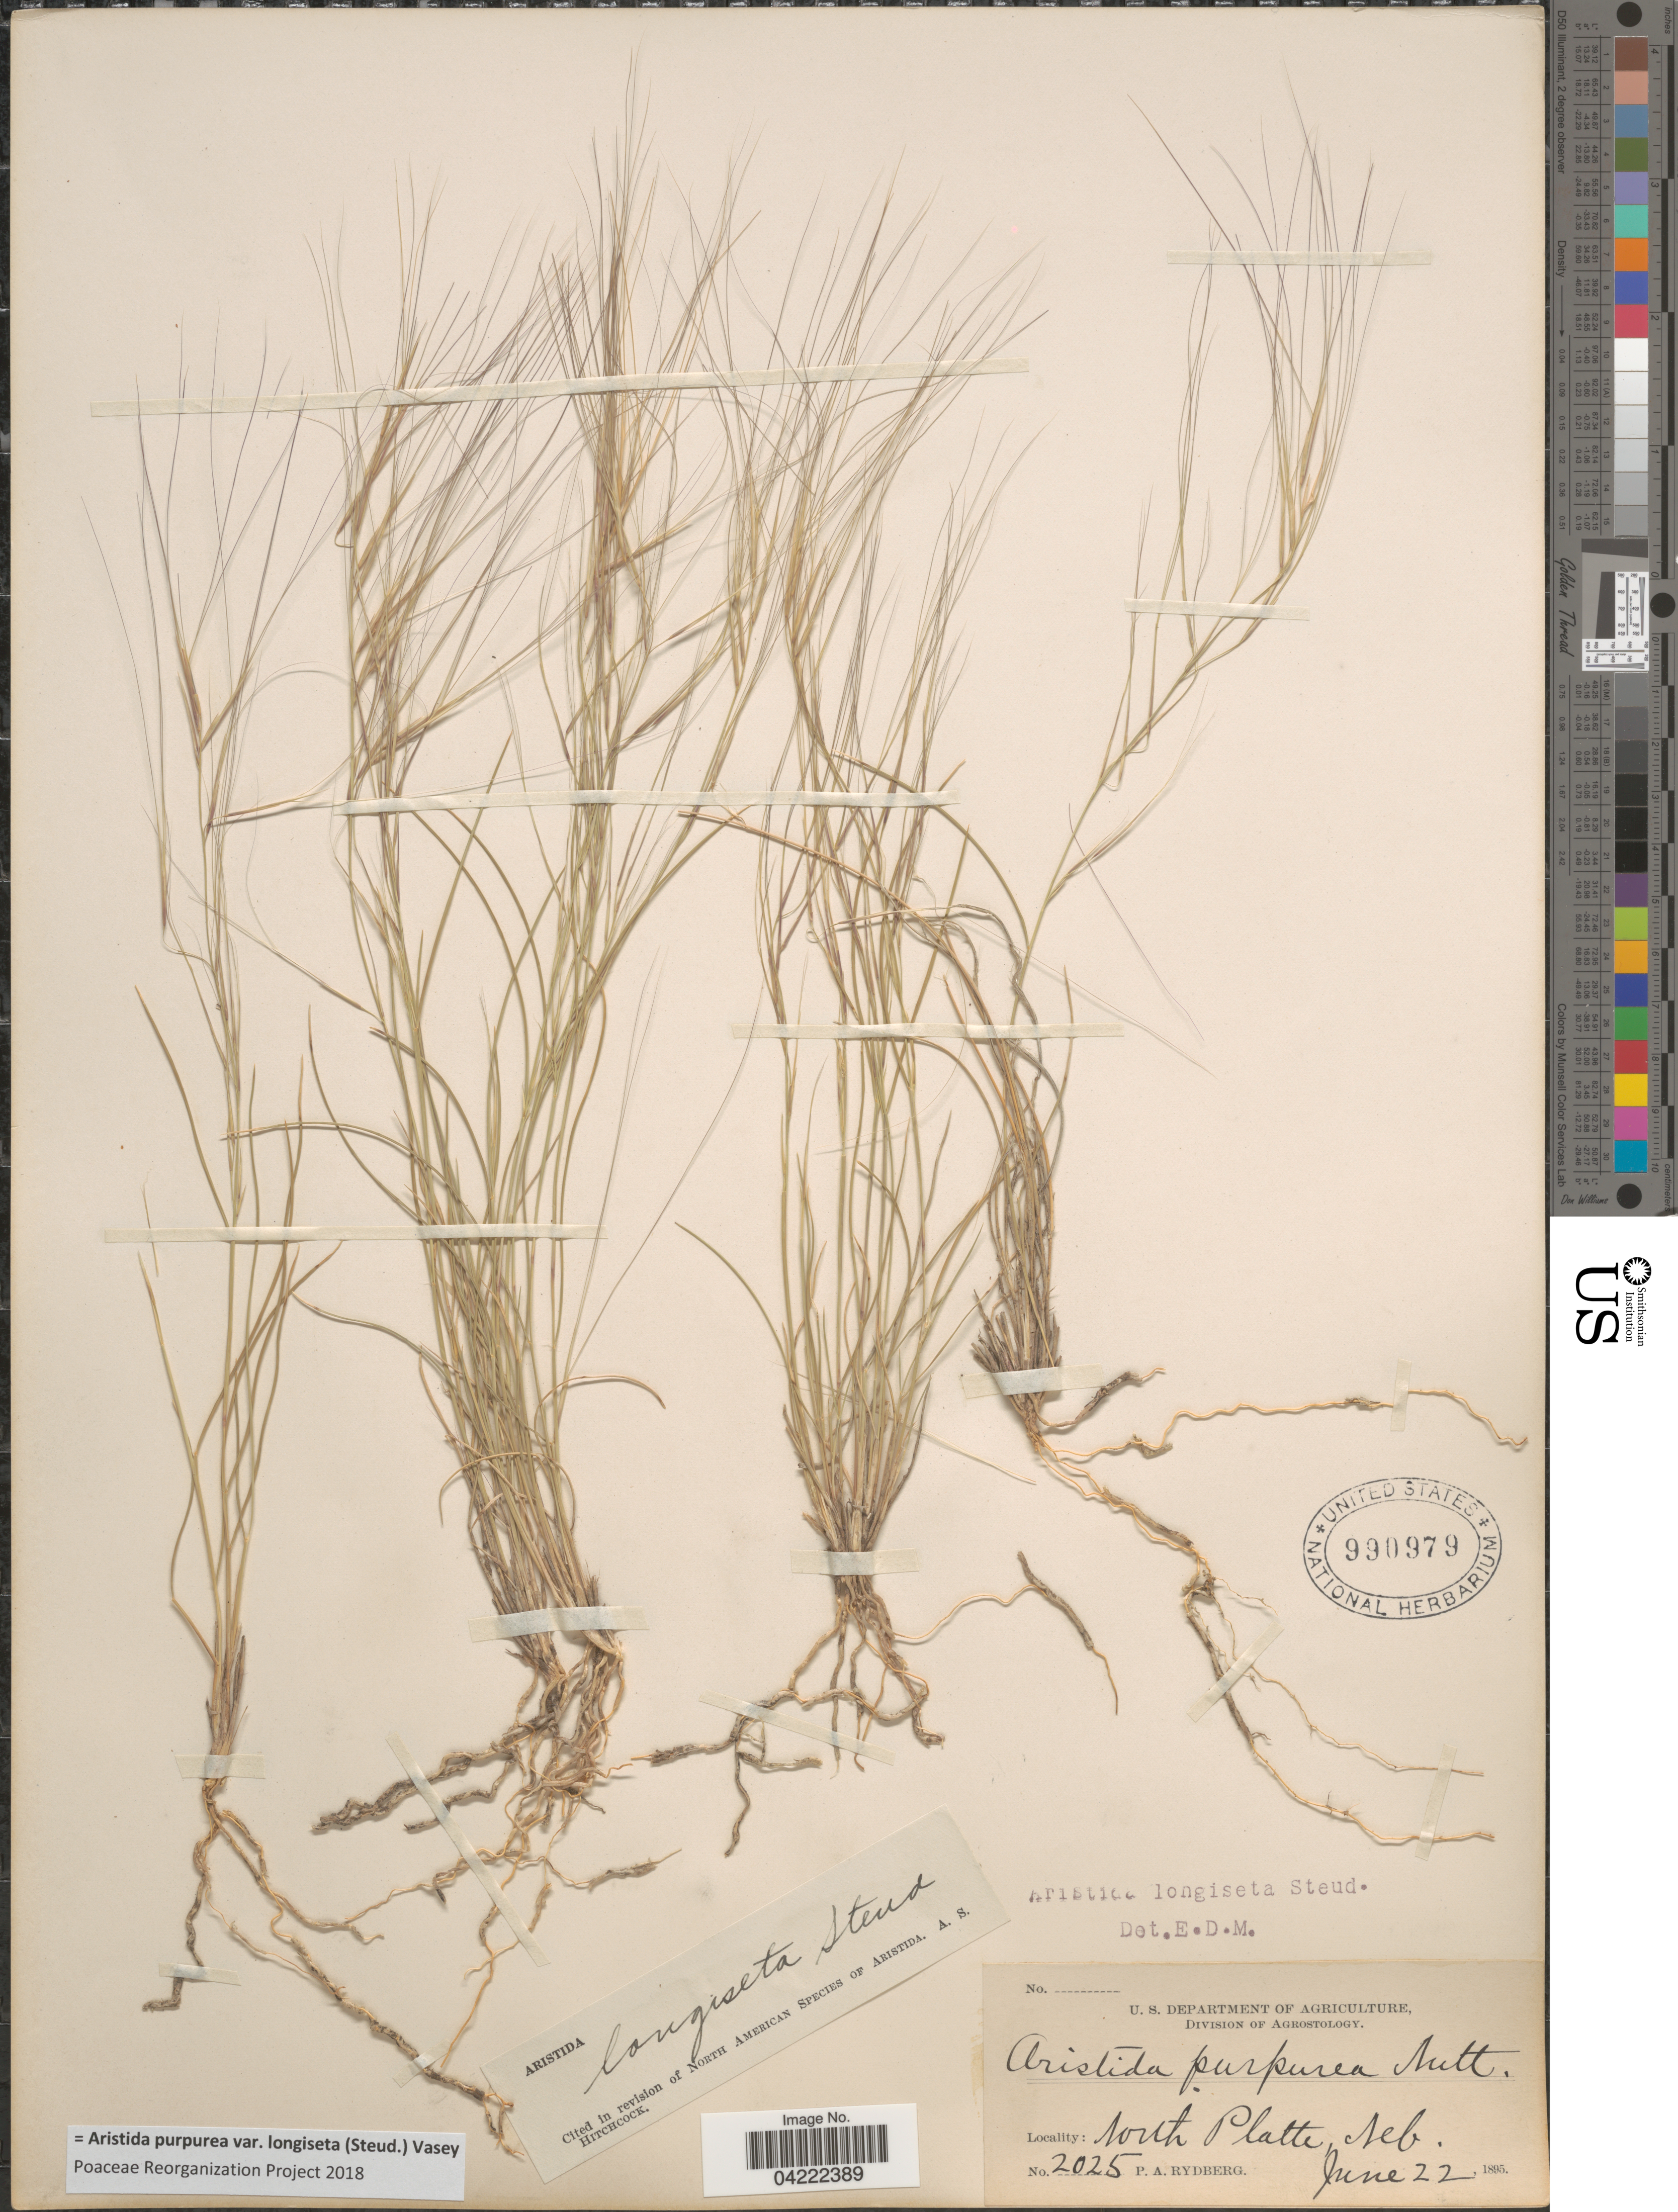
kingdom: Plantae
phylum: Tracheophyta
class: Liliopsida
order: Poales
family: Poaceae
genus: Aristida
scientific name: Aristida purpurea var. longiseta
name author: (Steud.) Vasey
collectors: P. A. Rydberg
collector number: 2025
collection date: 1895-06-22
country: United States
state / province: Nebraska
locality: North Platte.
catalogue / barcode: US 990979